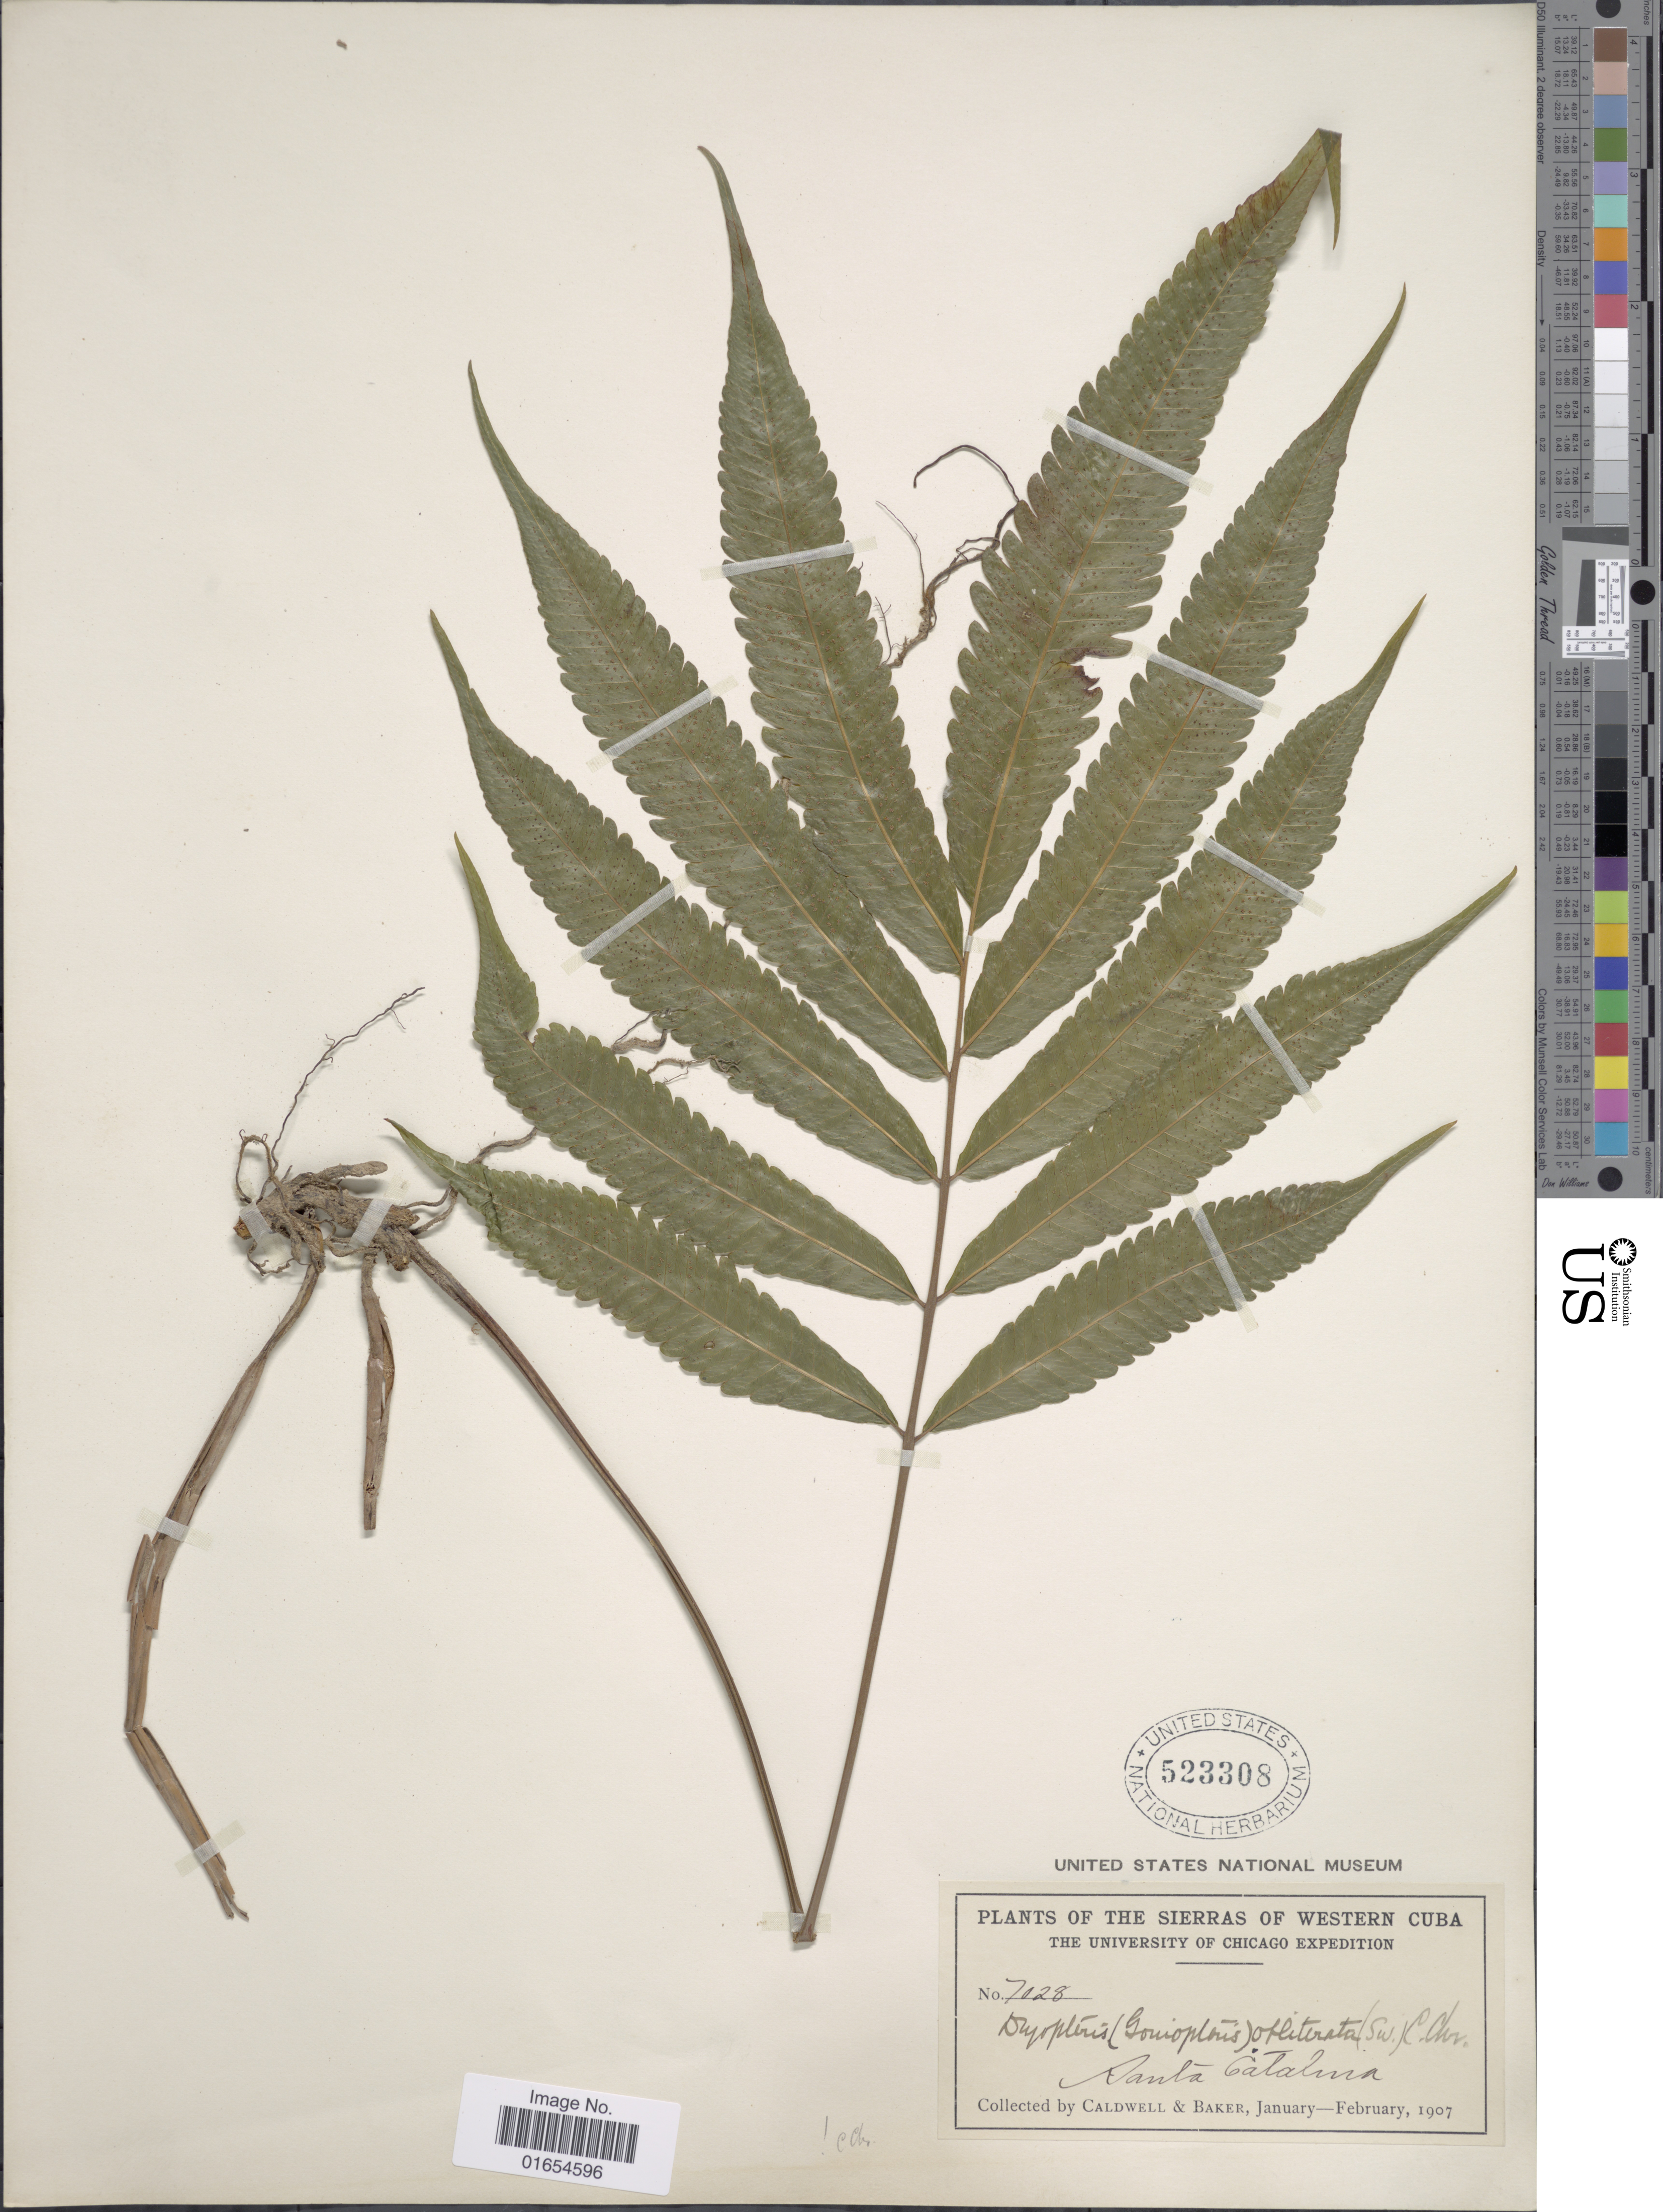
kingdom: Plantae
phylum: Tracheophyta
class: Polypodiopsida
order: Polypodiales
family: Thelypteridaceae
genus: Goniopteris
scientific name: Goniopteris obliterata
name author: (Sw.) C. Presl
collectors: -. Caldwell & -- Baker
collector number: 7028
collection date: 1907-01/1907-02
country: Cuba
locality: The Sierras of Western Cuba, Santa Catalina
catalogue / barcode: US 523308